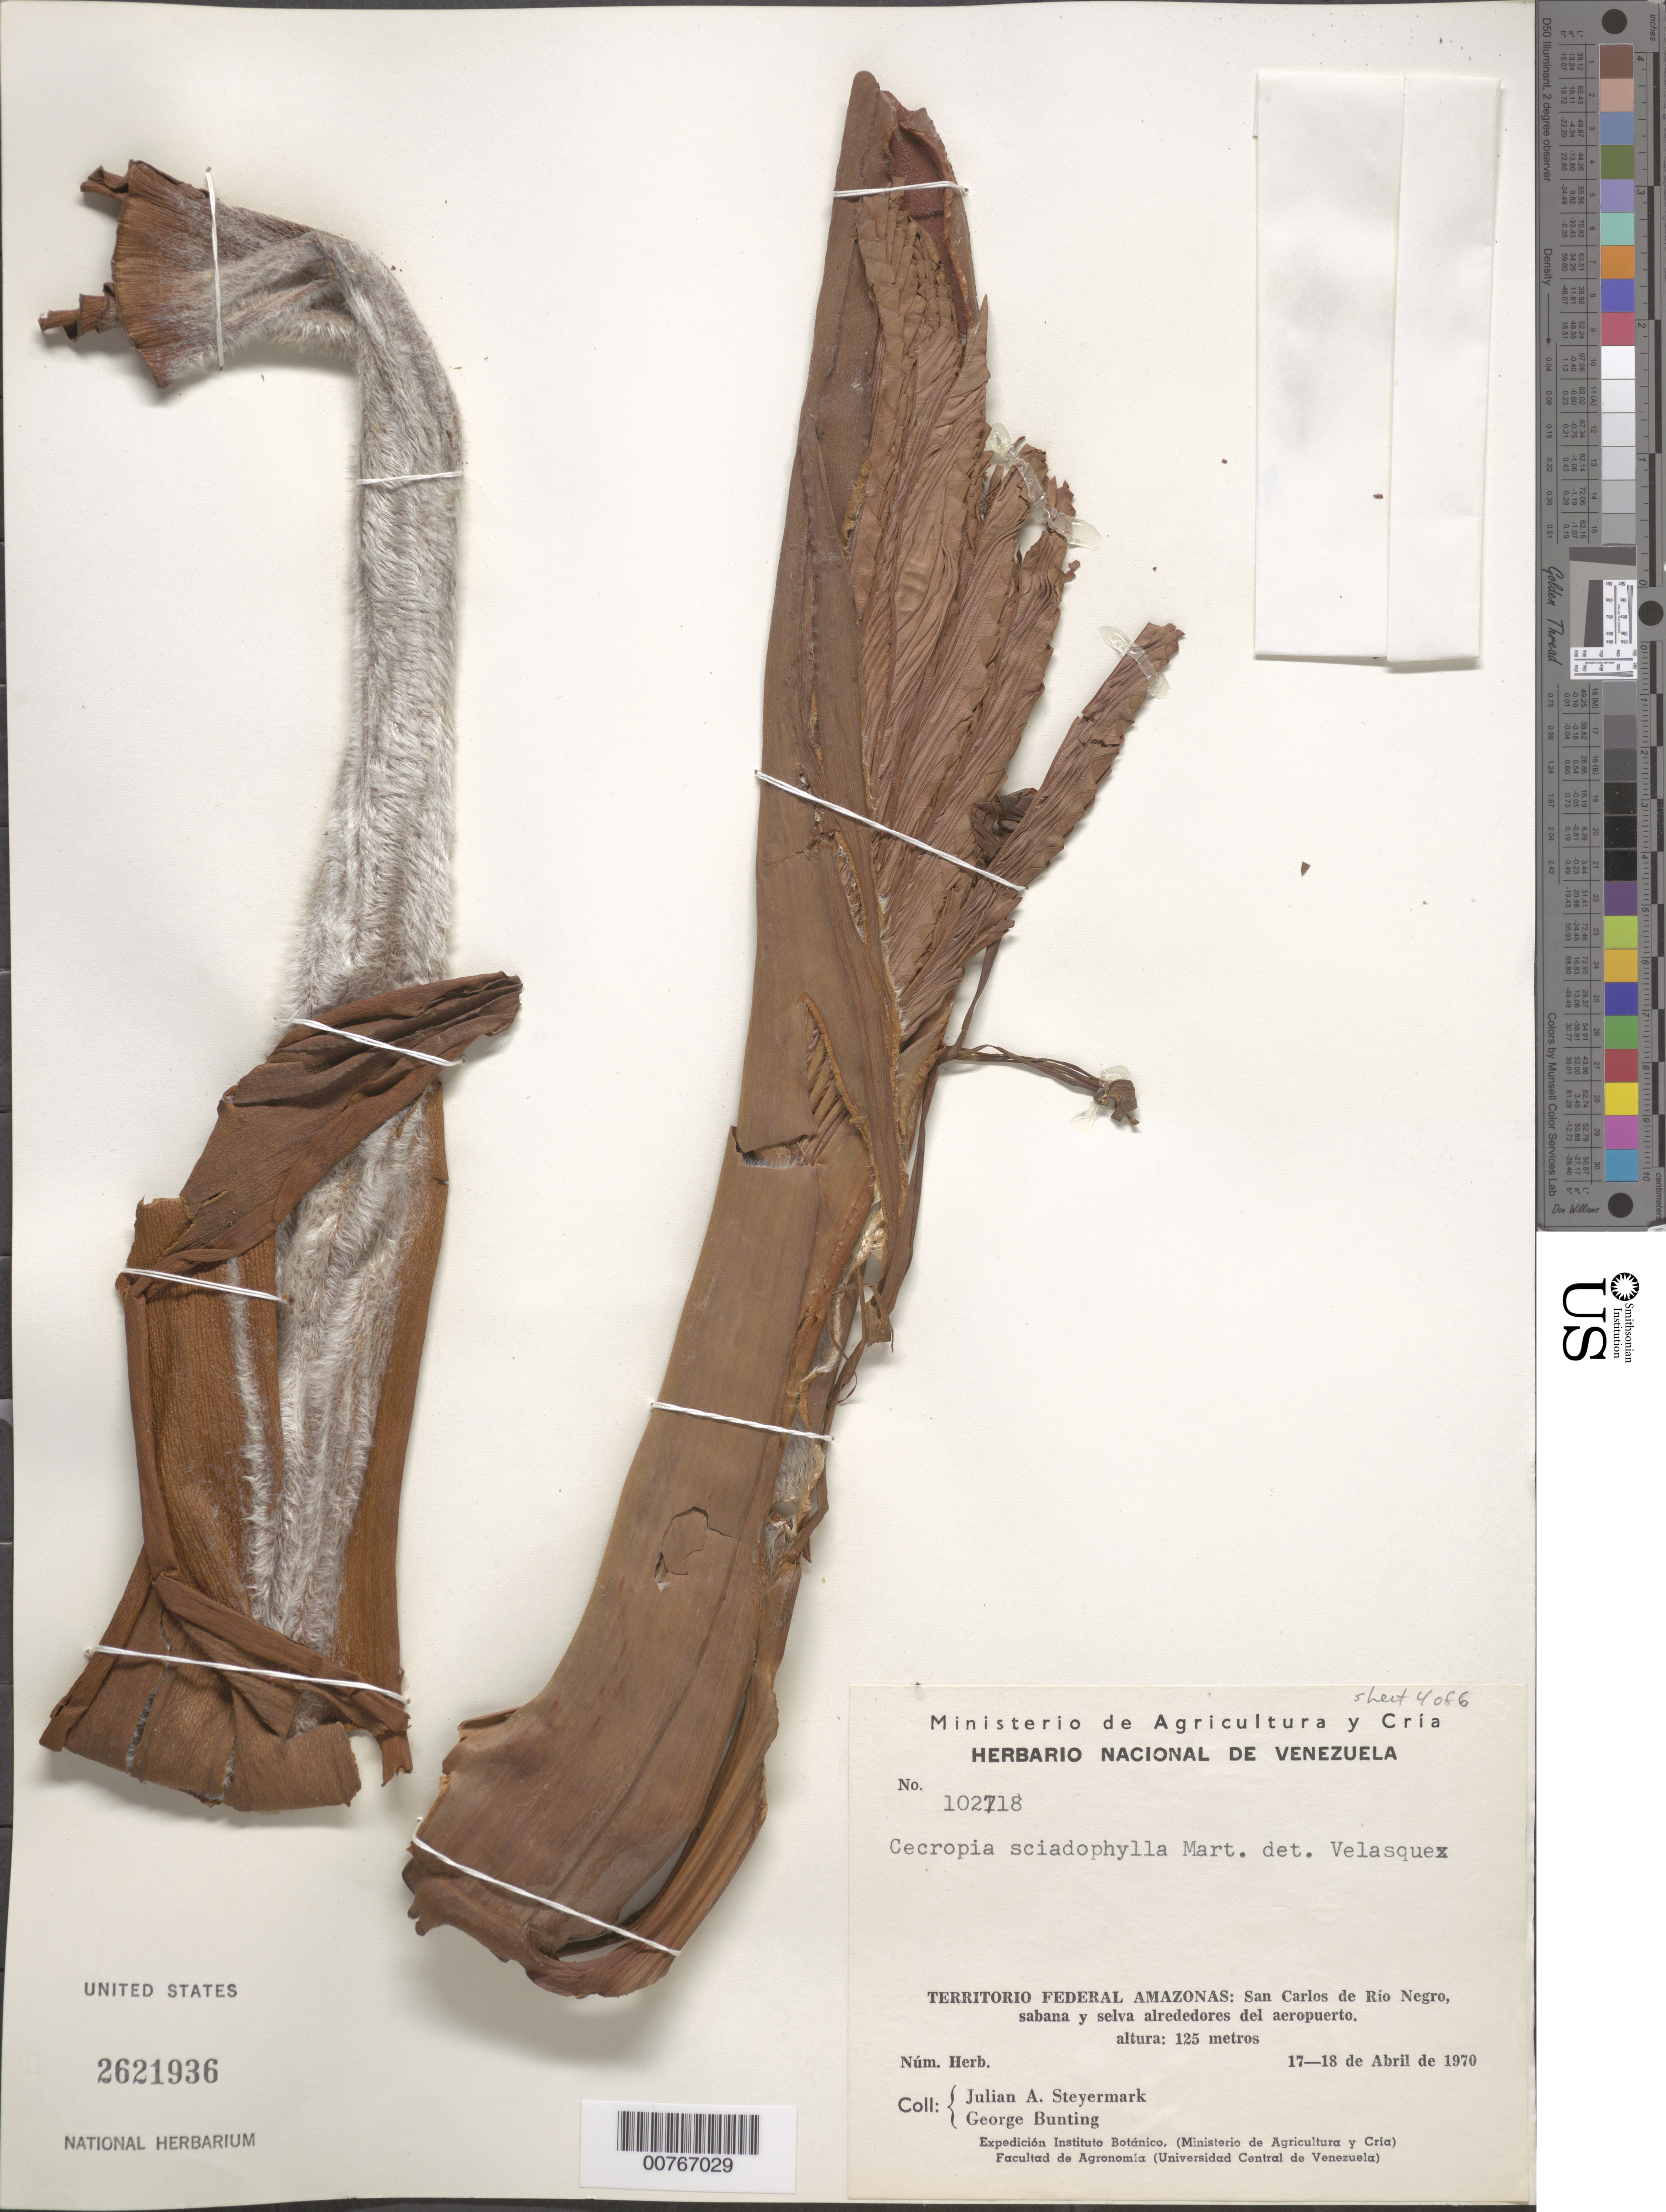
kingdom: Plantae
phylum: Tracheophyta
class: Magnoliopsida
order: Rosales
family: Urticaceae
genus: Cecropia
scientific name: Cecropia sciadophylla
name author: Mart.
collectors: J. Steyermark & G. S. Bunting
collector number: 102718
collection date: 1970-04-17/1970-04-18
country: Venezuela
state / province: Amazonas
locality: Territorio Federal Amazonas: San Carlos de Río Negro, sabana y selva alrededores del aeropuerto.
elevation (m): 125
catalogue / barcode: US 2621936